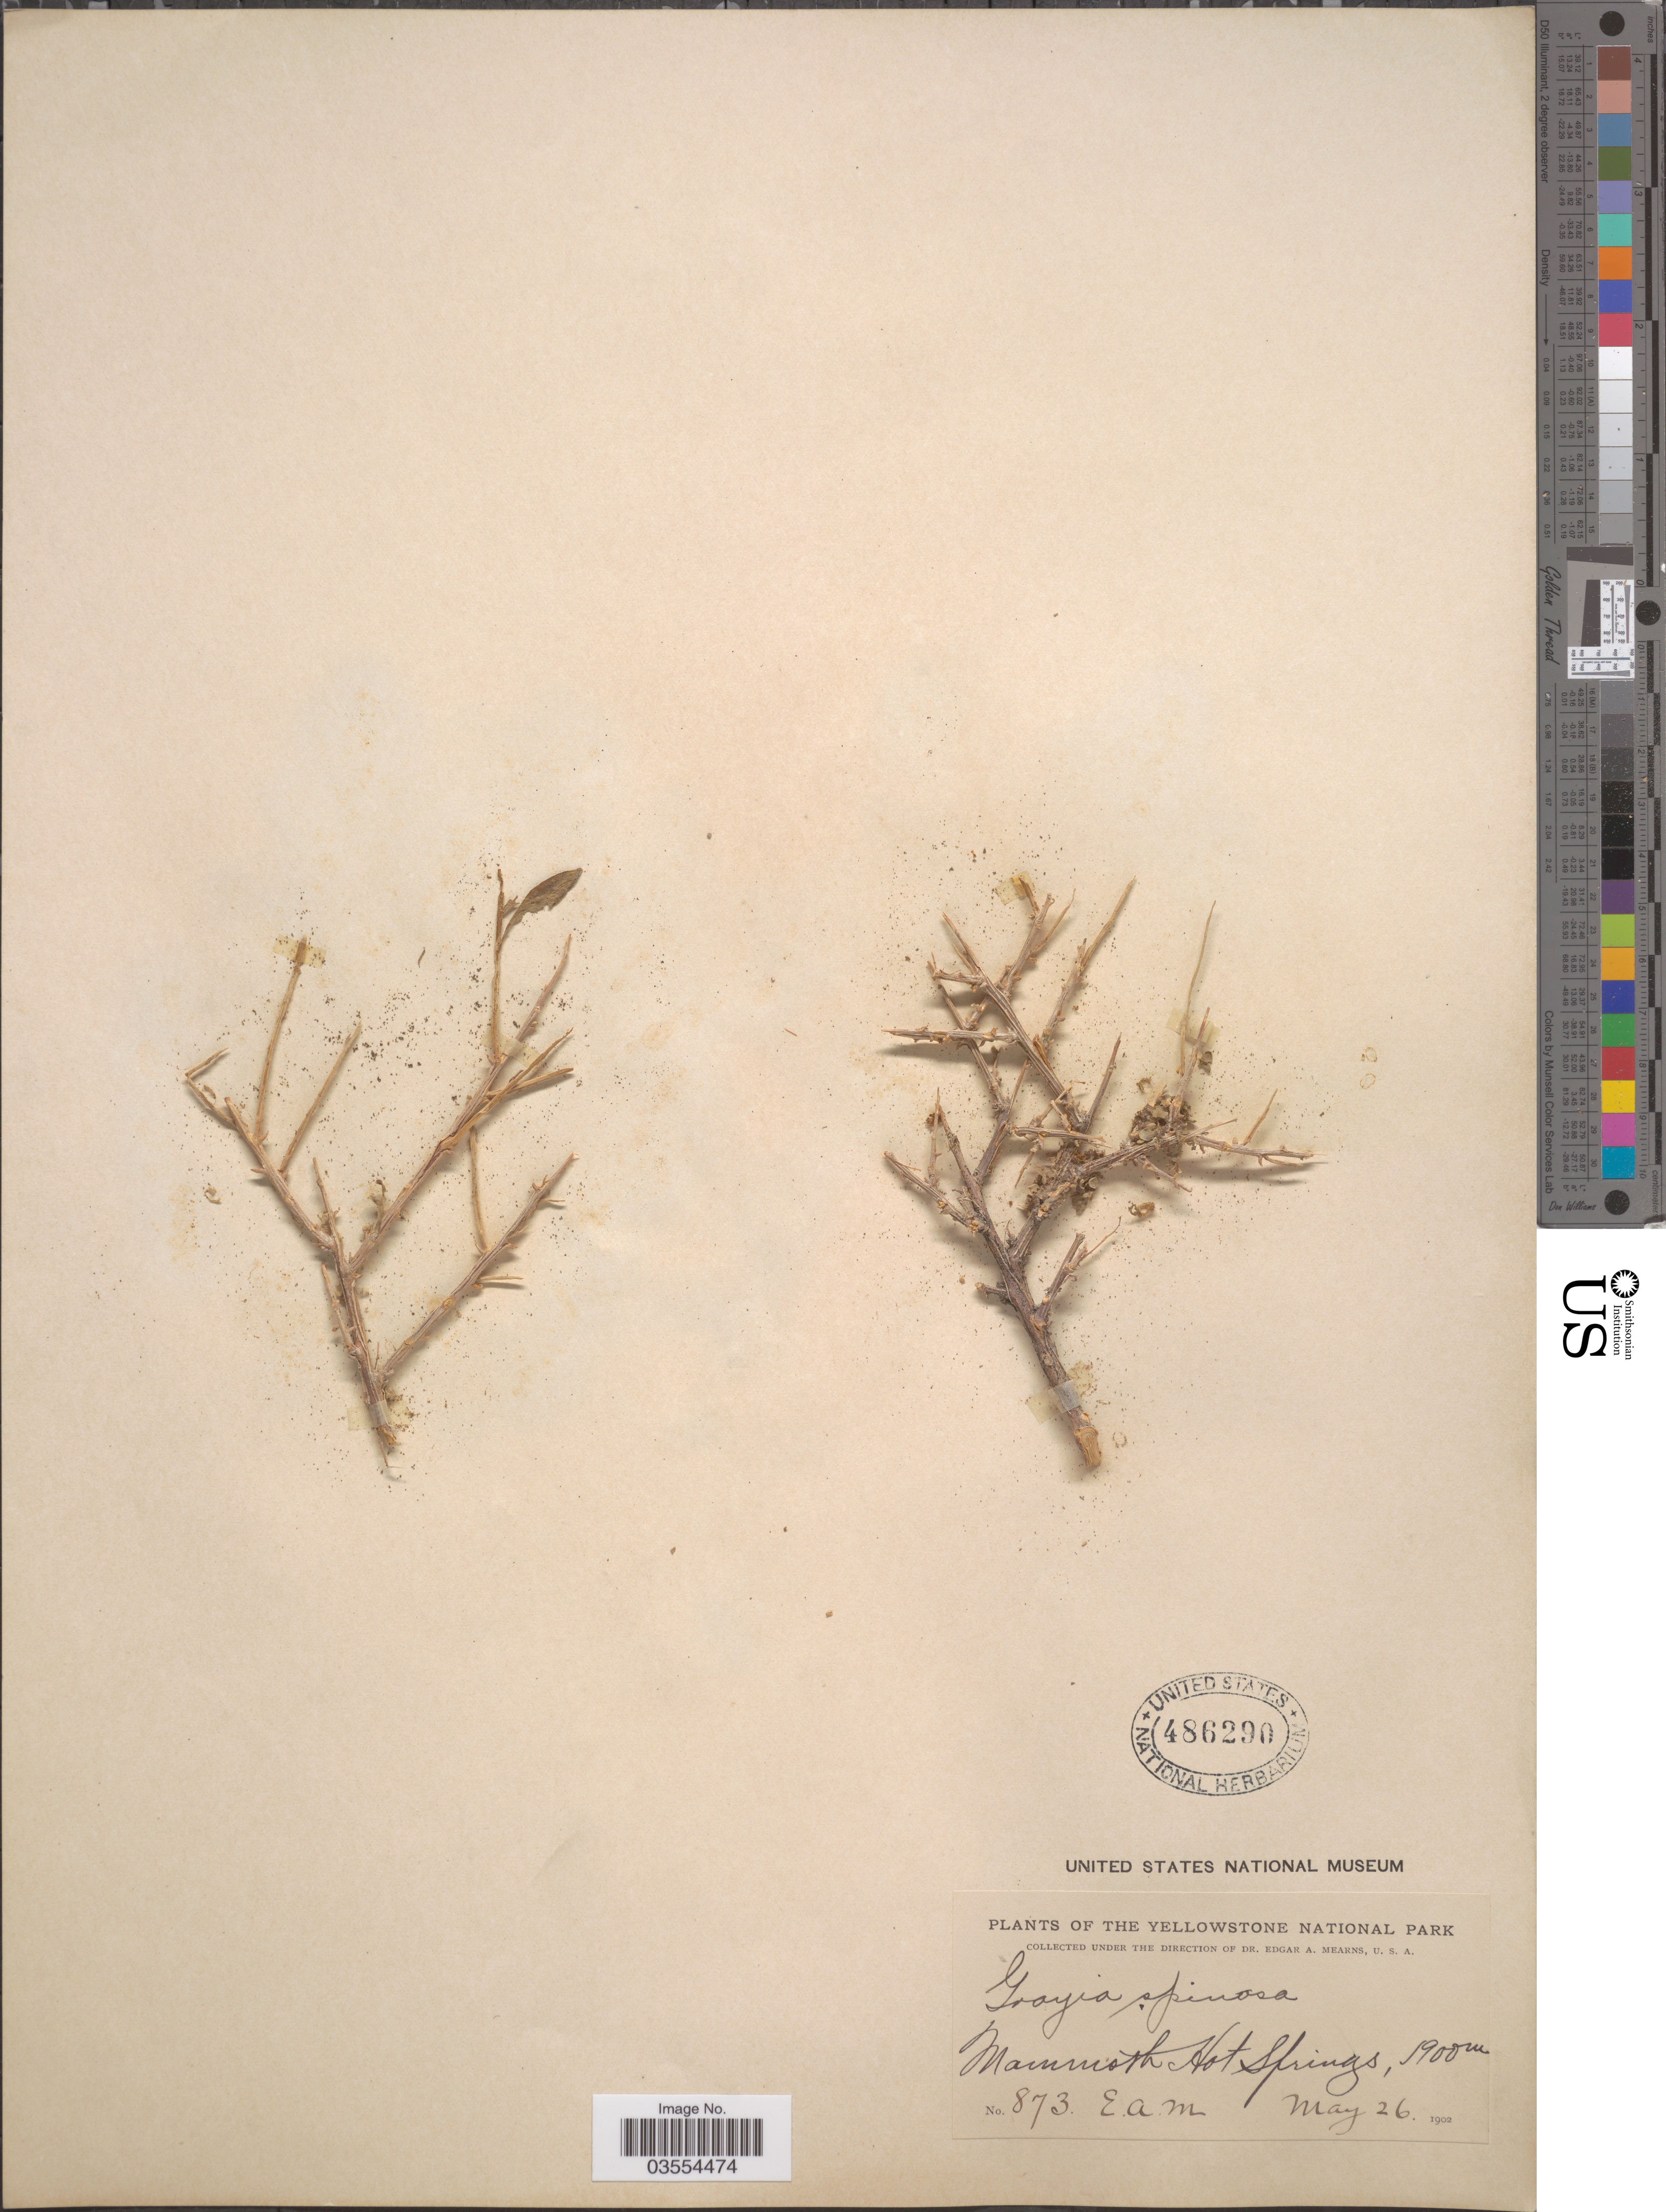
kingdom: Plantae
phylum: Tracheophyta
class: Magnoliopsida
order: Caryophyllales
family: Amaranthaceae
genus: Grayia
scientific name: Grayia spinosa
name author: (Hook.) Moq.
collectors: E. A. Mearns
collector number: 873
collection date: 1902-05-26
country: United States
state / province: Wyoming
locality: The Yellowstone National Park. Mammoth Hot Springs.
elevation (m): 1900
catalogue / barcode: US 486290